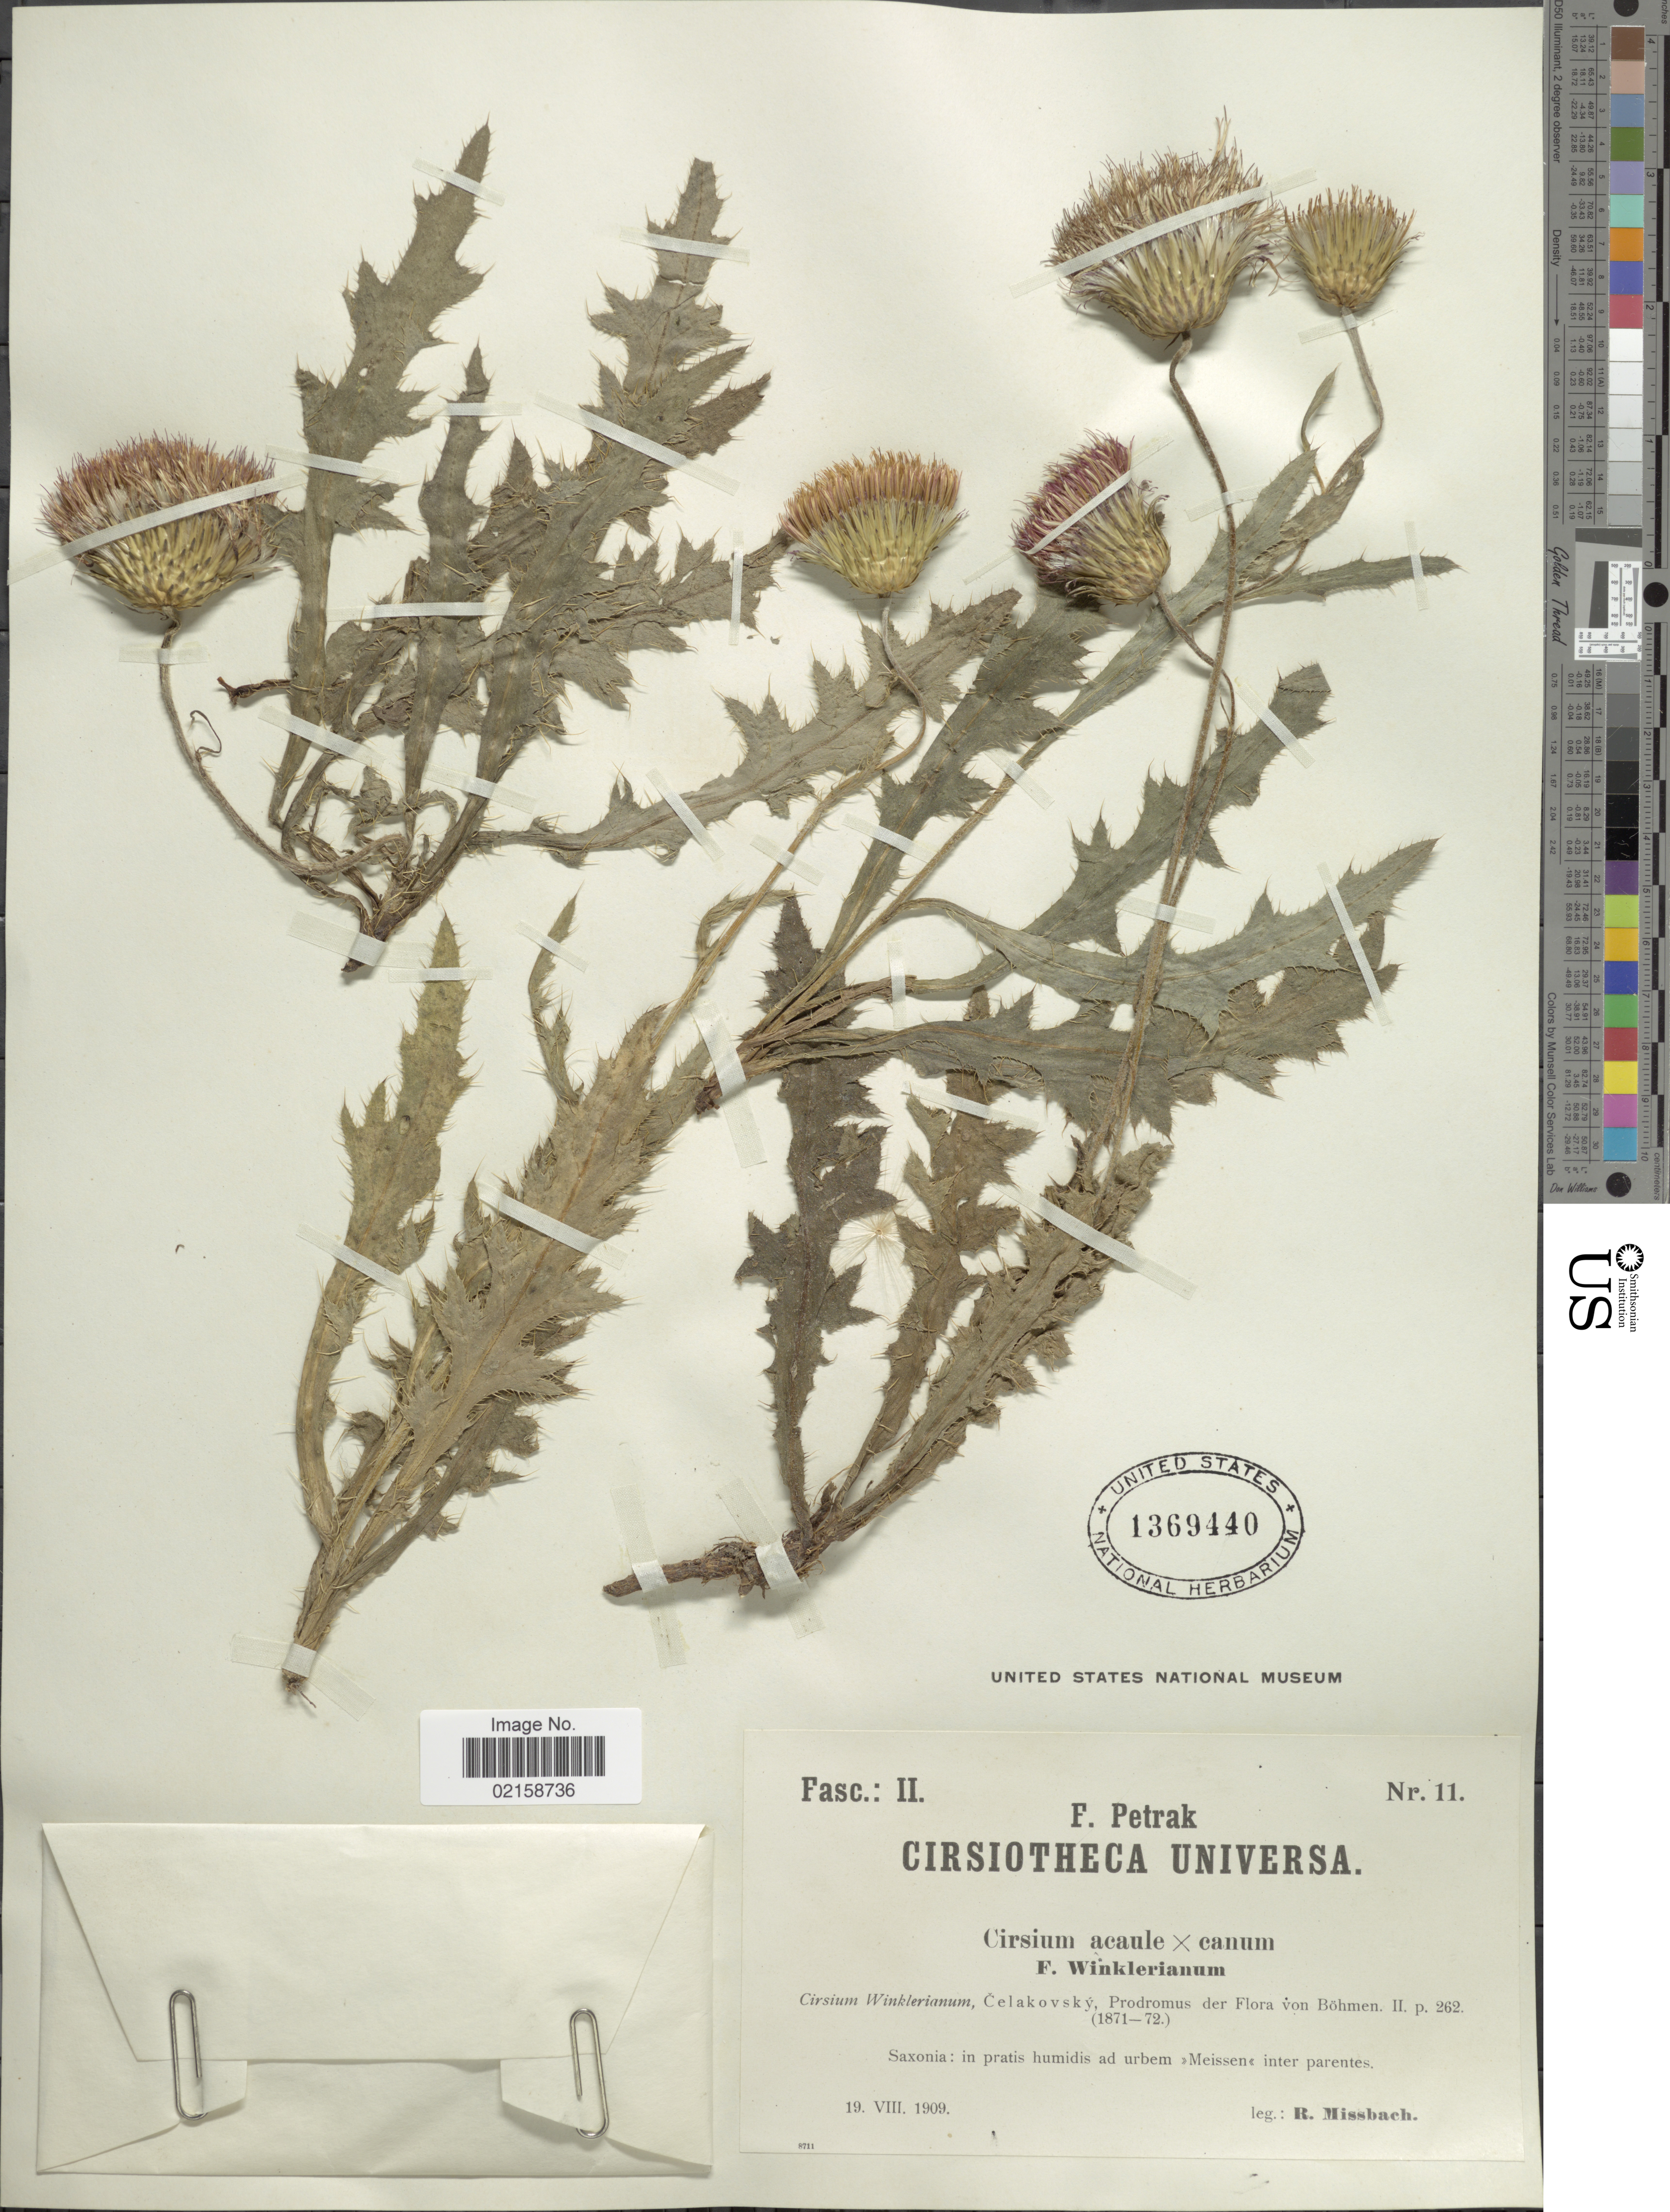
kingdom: Plantae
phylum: Tracheophyta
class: Magnoliopsida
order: Asterales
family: Asteraceae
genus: Cirsium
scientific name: Cirsium acaule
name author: (L.) Scop.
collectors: R. Missbach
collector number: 11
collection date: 1909-08-19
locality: Cirsiotheca Universa [unsure placement], Saxonia: in pratis humidis ad urbem >> Meissen << inter parentes.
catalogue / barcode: US 1369440